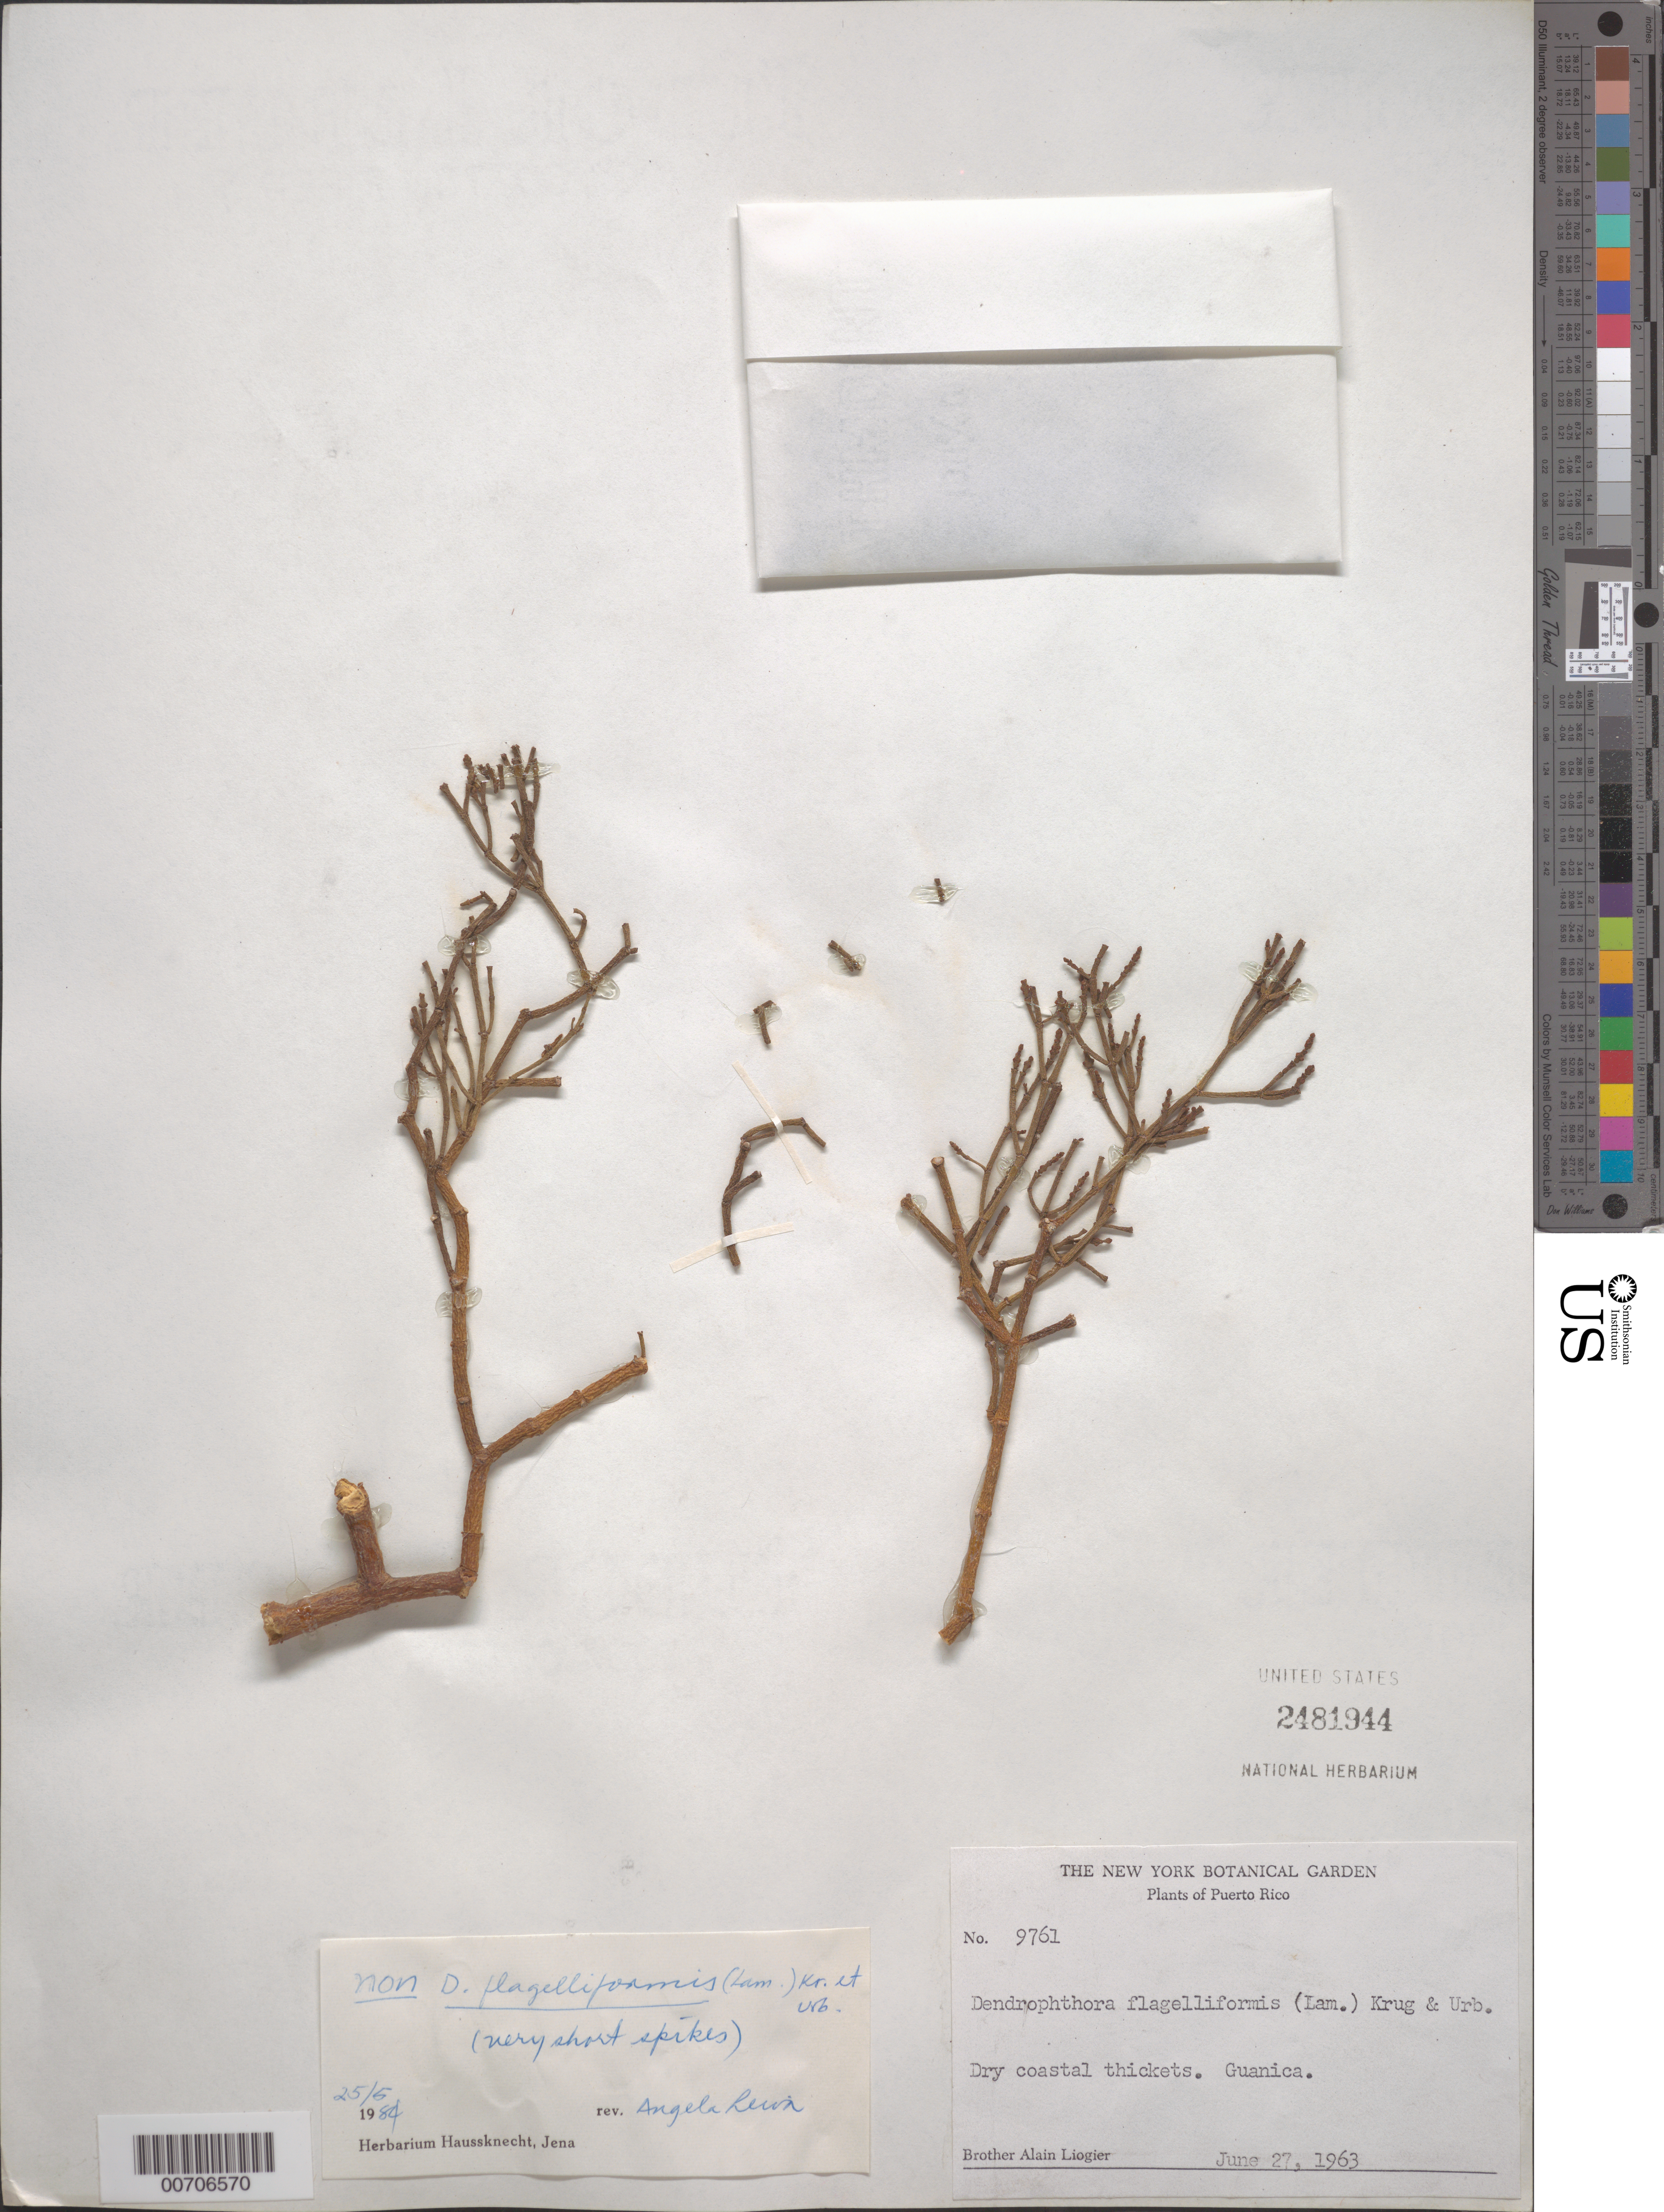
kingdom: Plantae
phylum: Tracheophyta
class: Magnoliopsida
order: Santalales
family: Viscaceae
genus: Dendrophthora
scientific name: Dendrophthora flagelliformis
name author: (Lam.) Krug & Urb.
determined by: Leiva, A.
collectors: A. H. Liogier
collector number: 9761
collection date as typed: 27 Jun 1963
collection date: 1963-06-27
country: Puerto Rico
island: Greater Antilles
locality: Guanica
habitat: Dry coastal thickets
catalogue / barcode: US 2481944